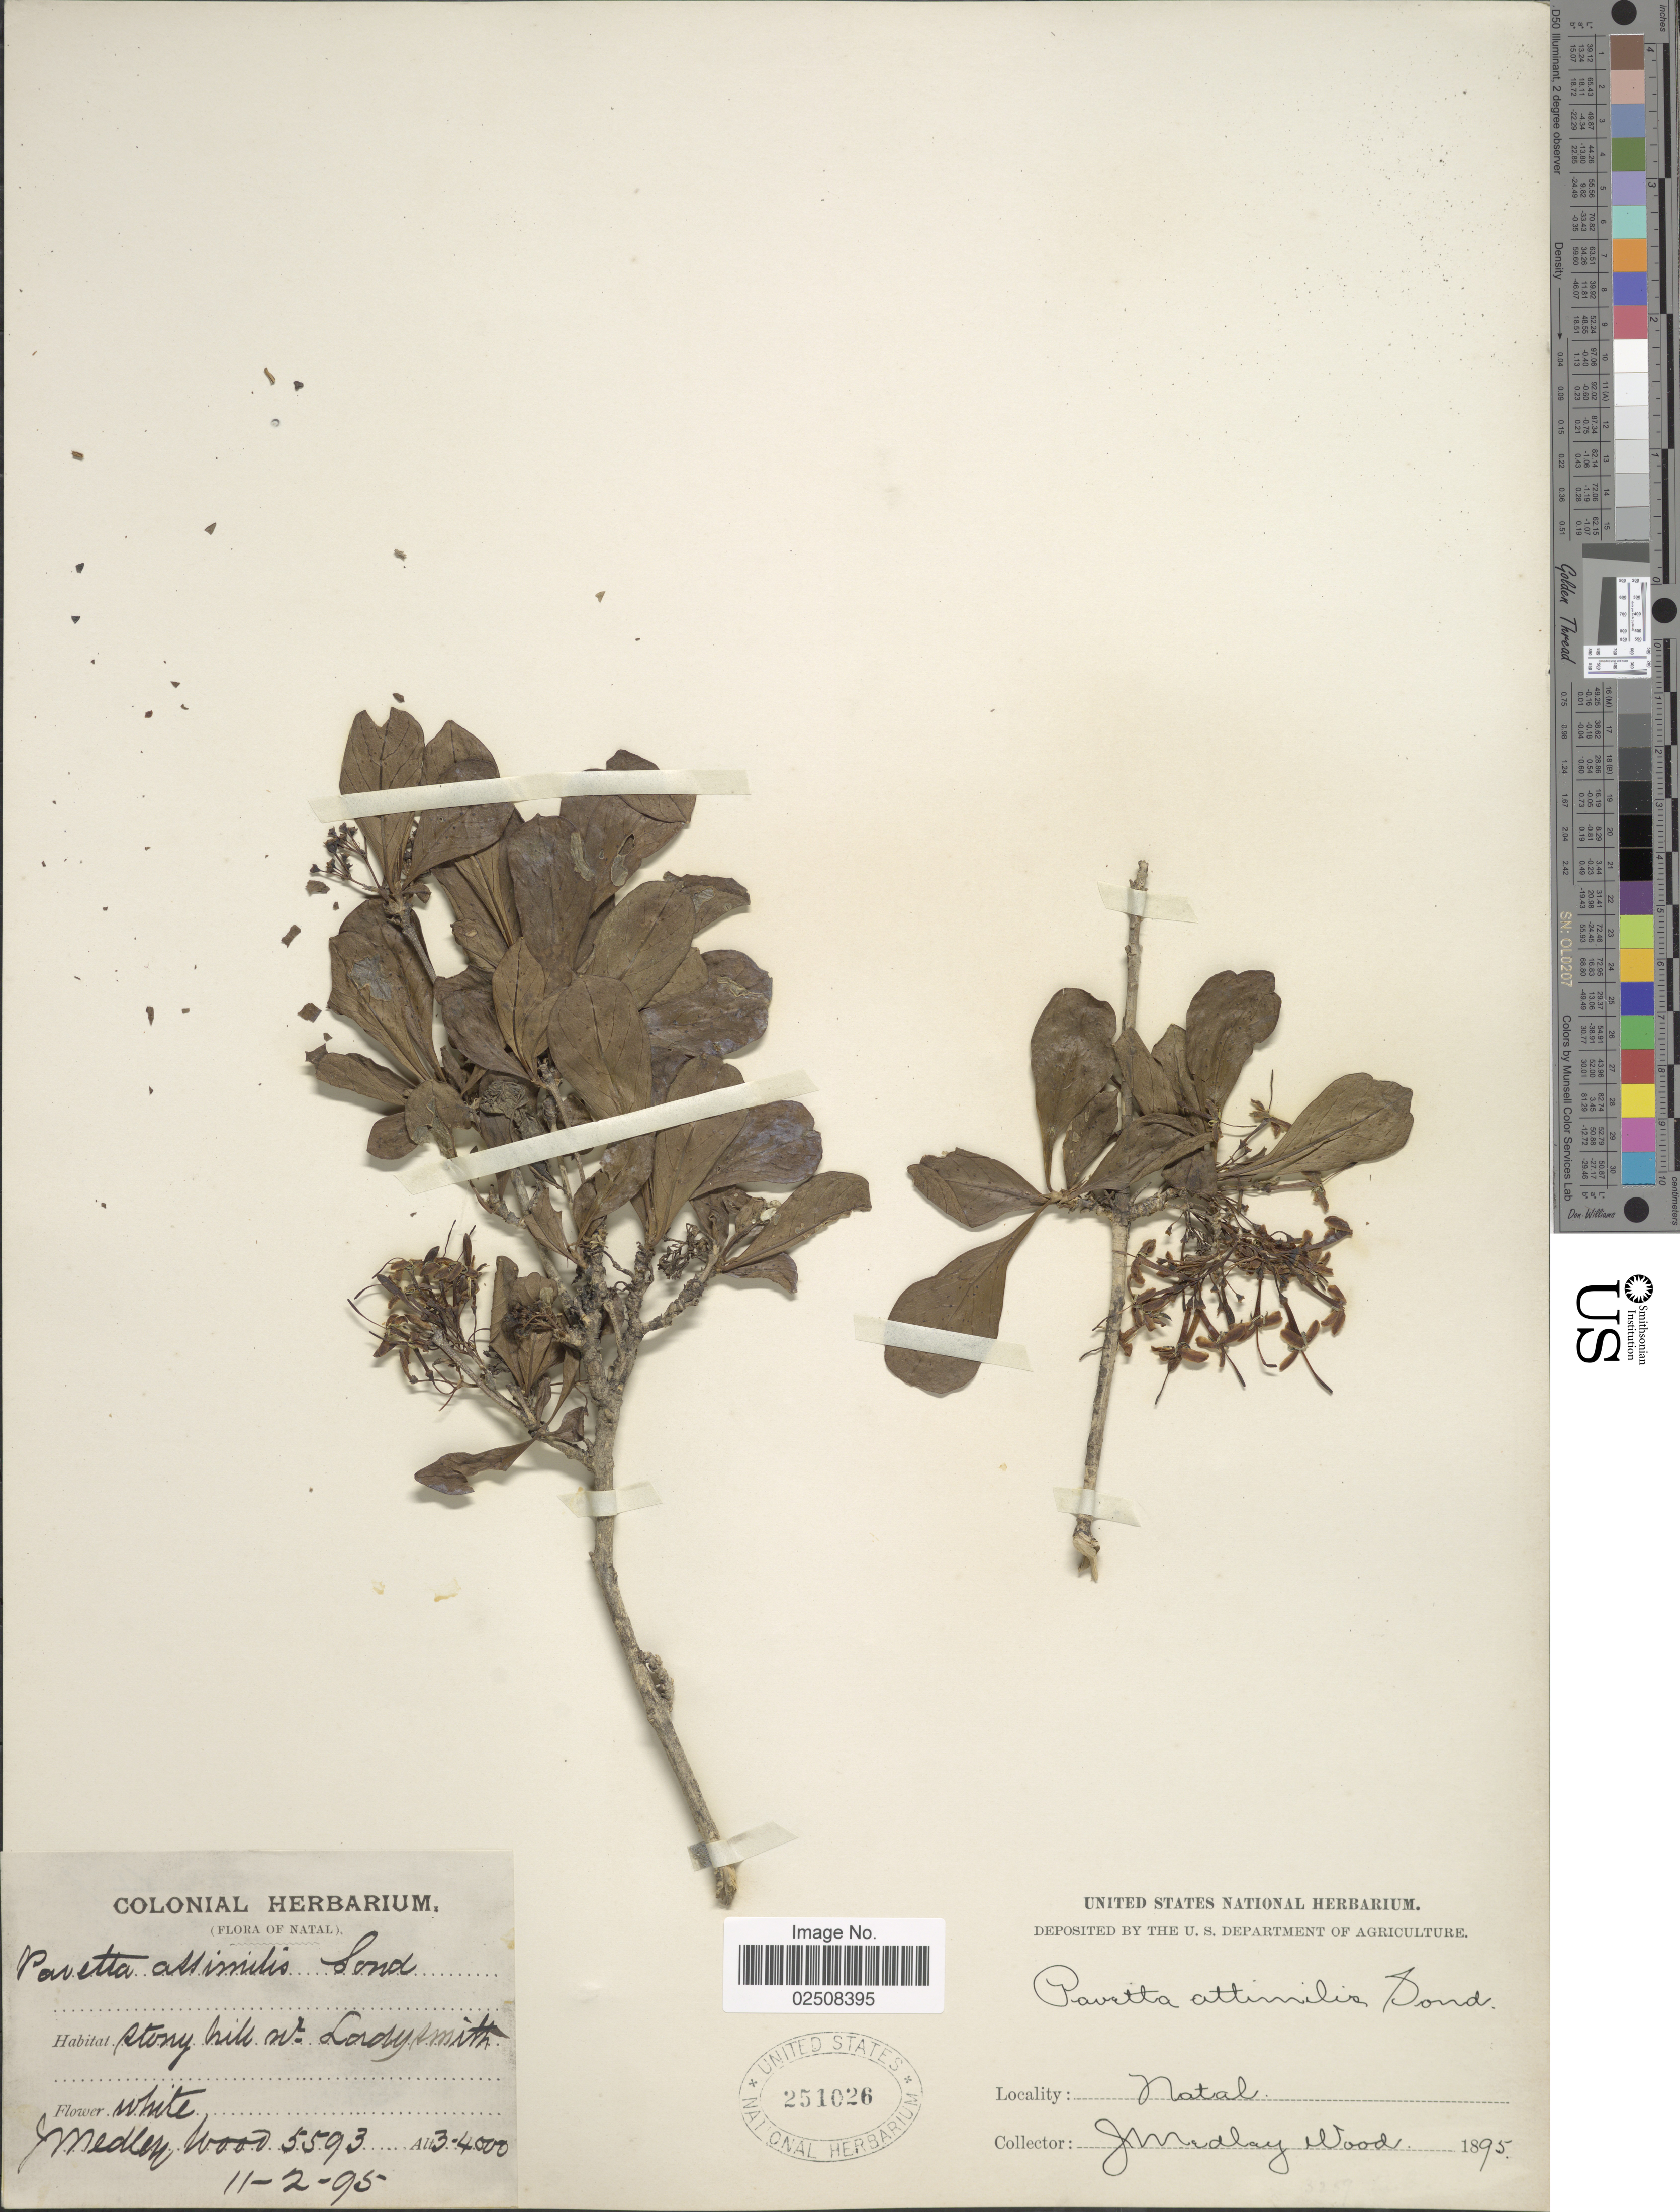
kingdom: Plantae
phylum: Tracheophyta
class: Magnoliopsida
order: Gentianales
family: Rubiaceae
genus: Pavetta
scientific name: Pavetta assimilis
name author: Sond.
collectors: J. Medley Wood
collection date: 1895-02-11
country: South Africa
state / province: KwaZulu-Natal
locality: Natal. Stony hill W. Lady Smith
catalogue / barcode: US 251026